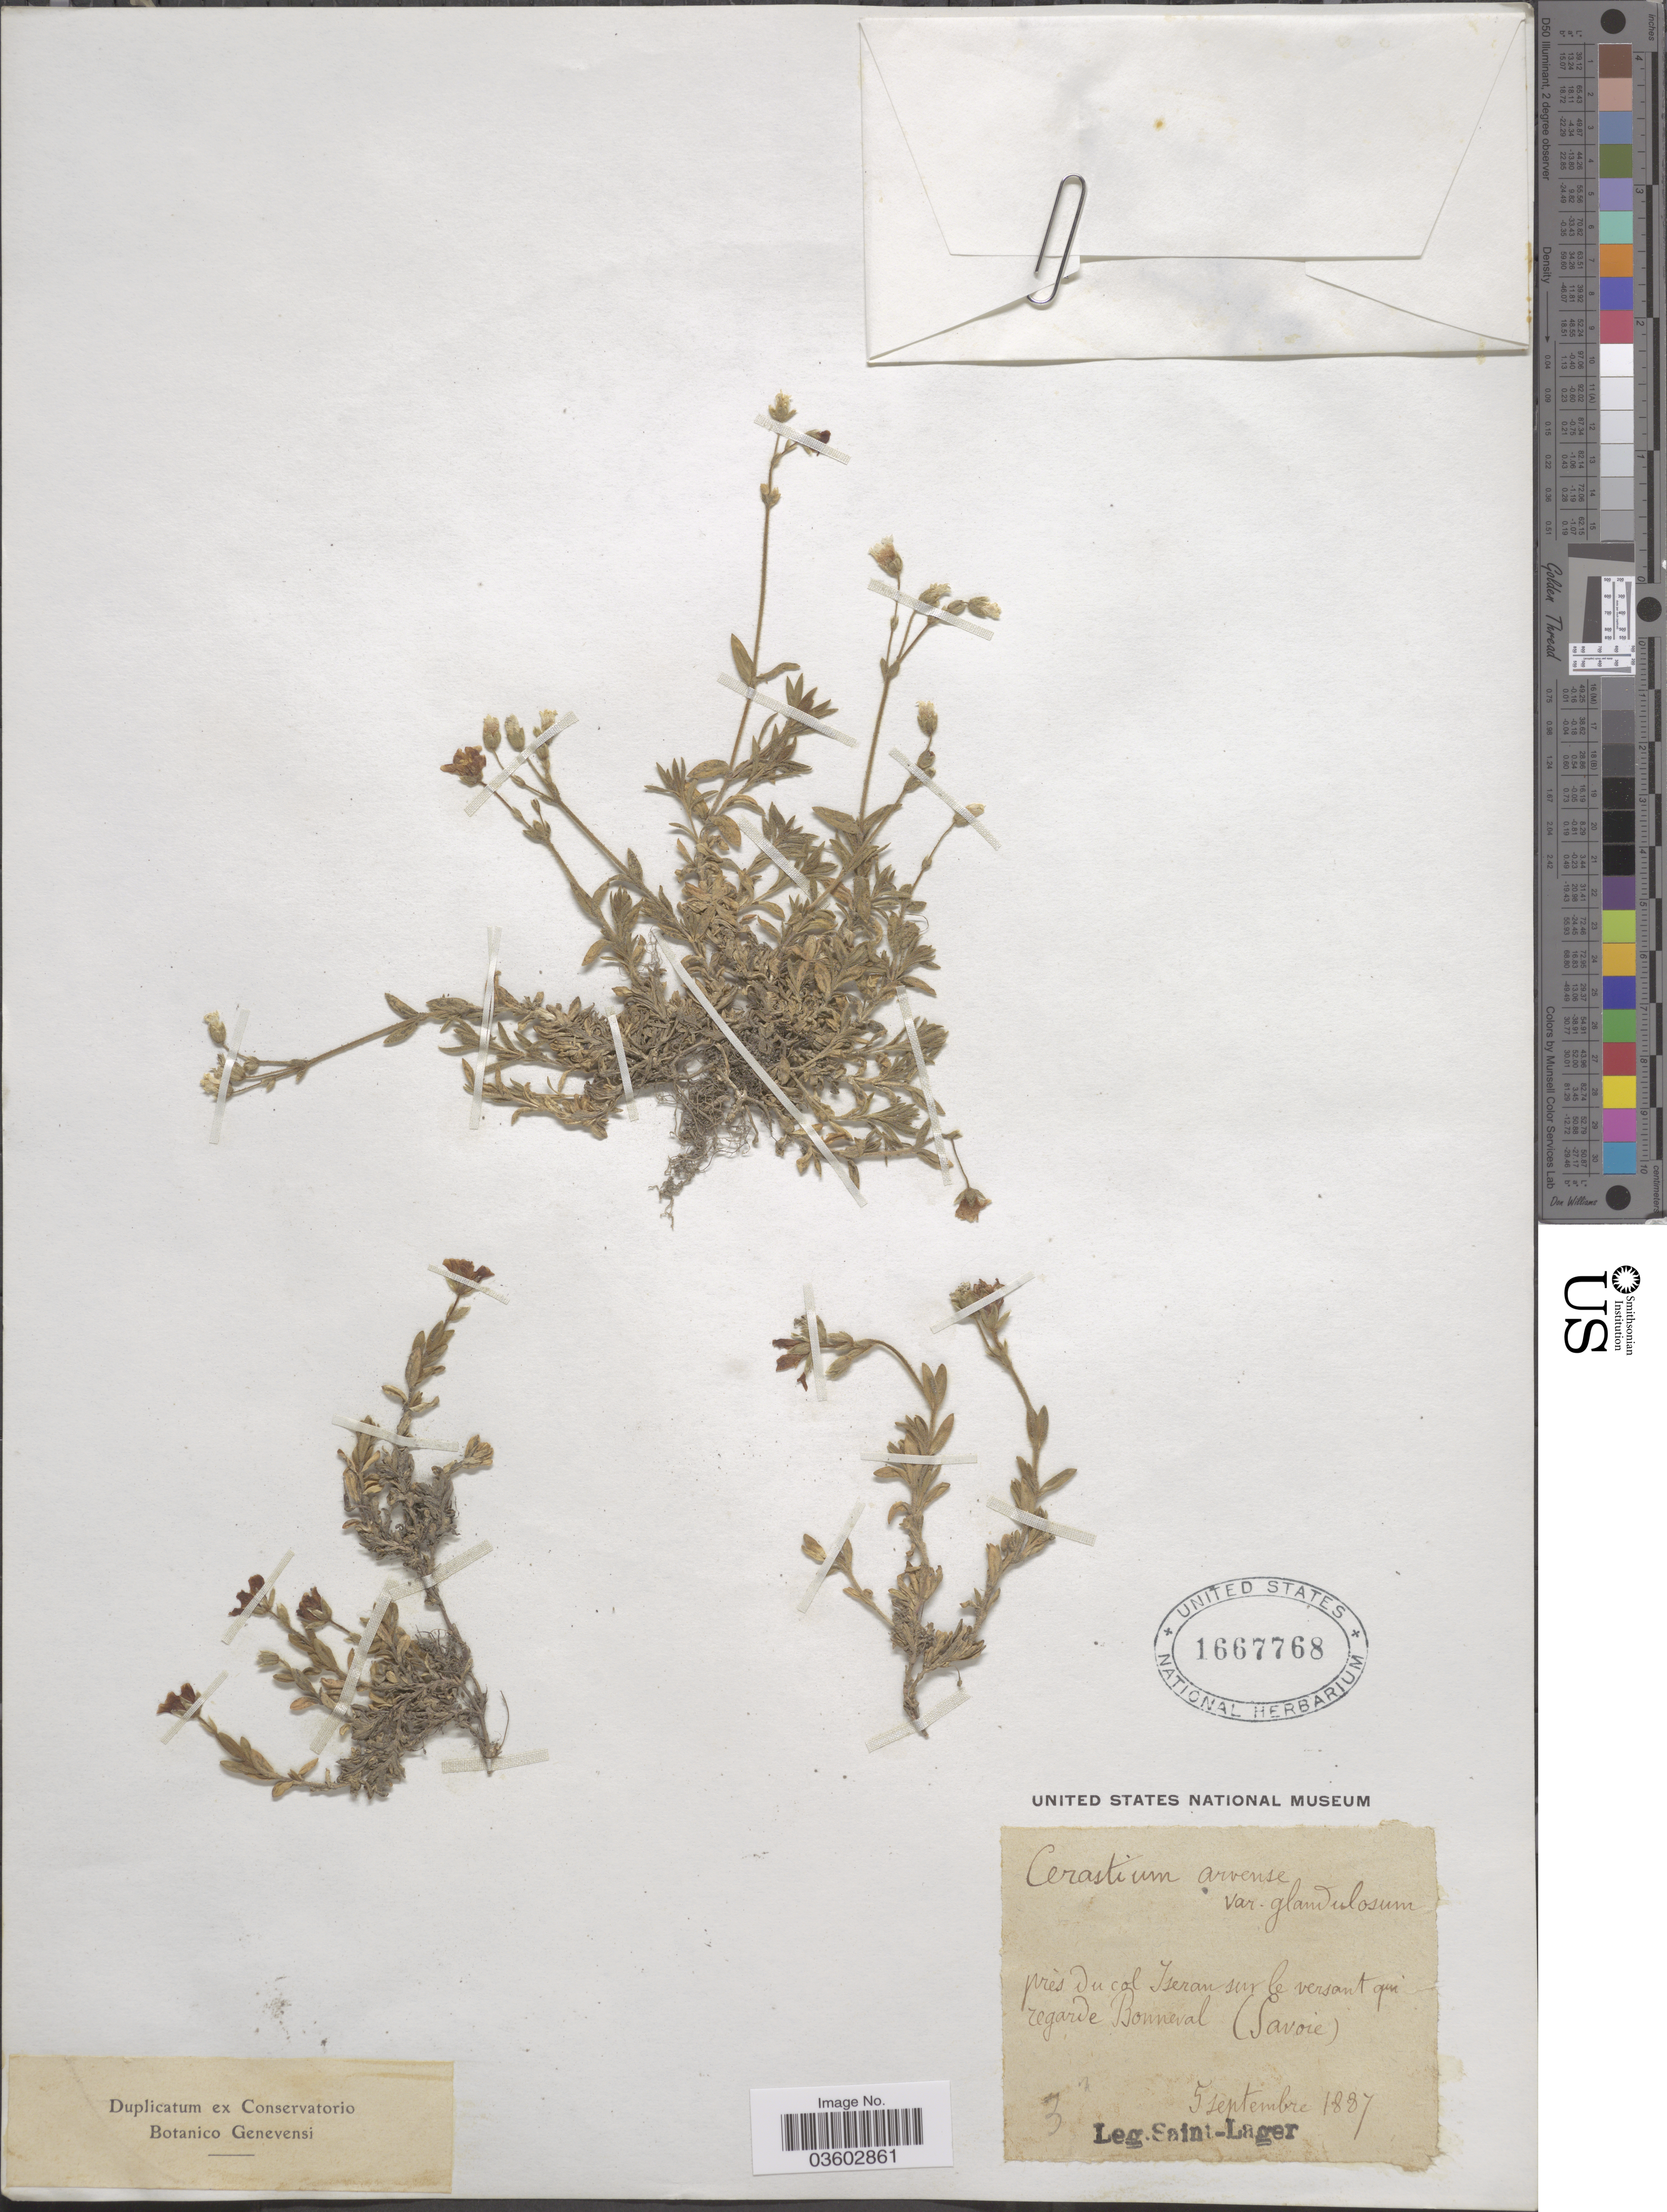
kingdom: Plantae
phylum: Tracheophyta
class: Magnoliopsida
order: Caryophyllales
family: Caryophyllaceae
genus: Cerastium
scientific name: Cerastium arvense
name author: L.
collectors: Saint-Lager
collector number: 3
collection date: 1887-09-05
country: France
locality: Près du col Iseran sur le versant qui regarde Bonneval (Savoie).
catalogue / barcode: US 1667768